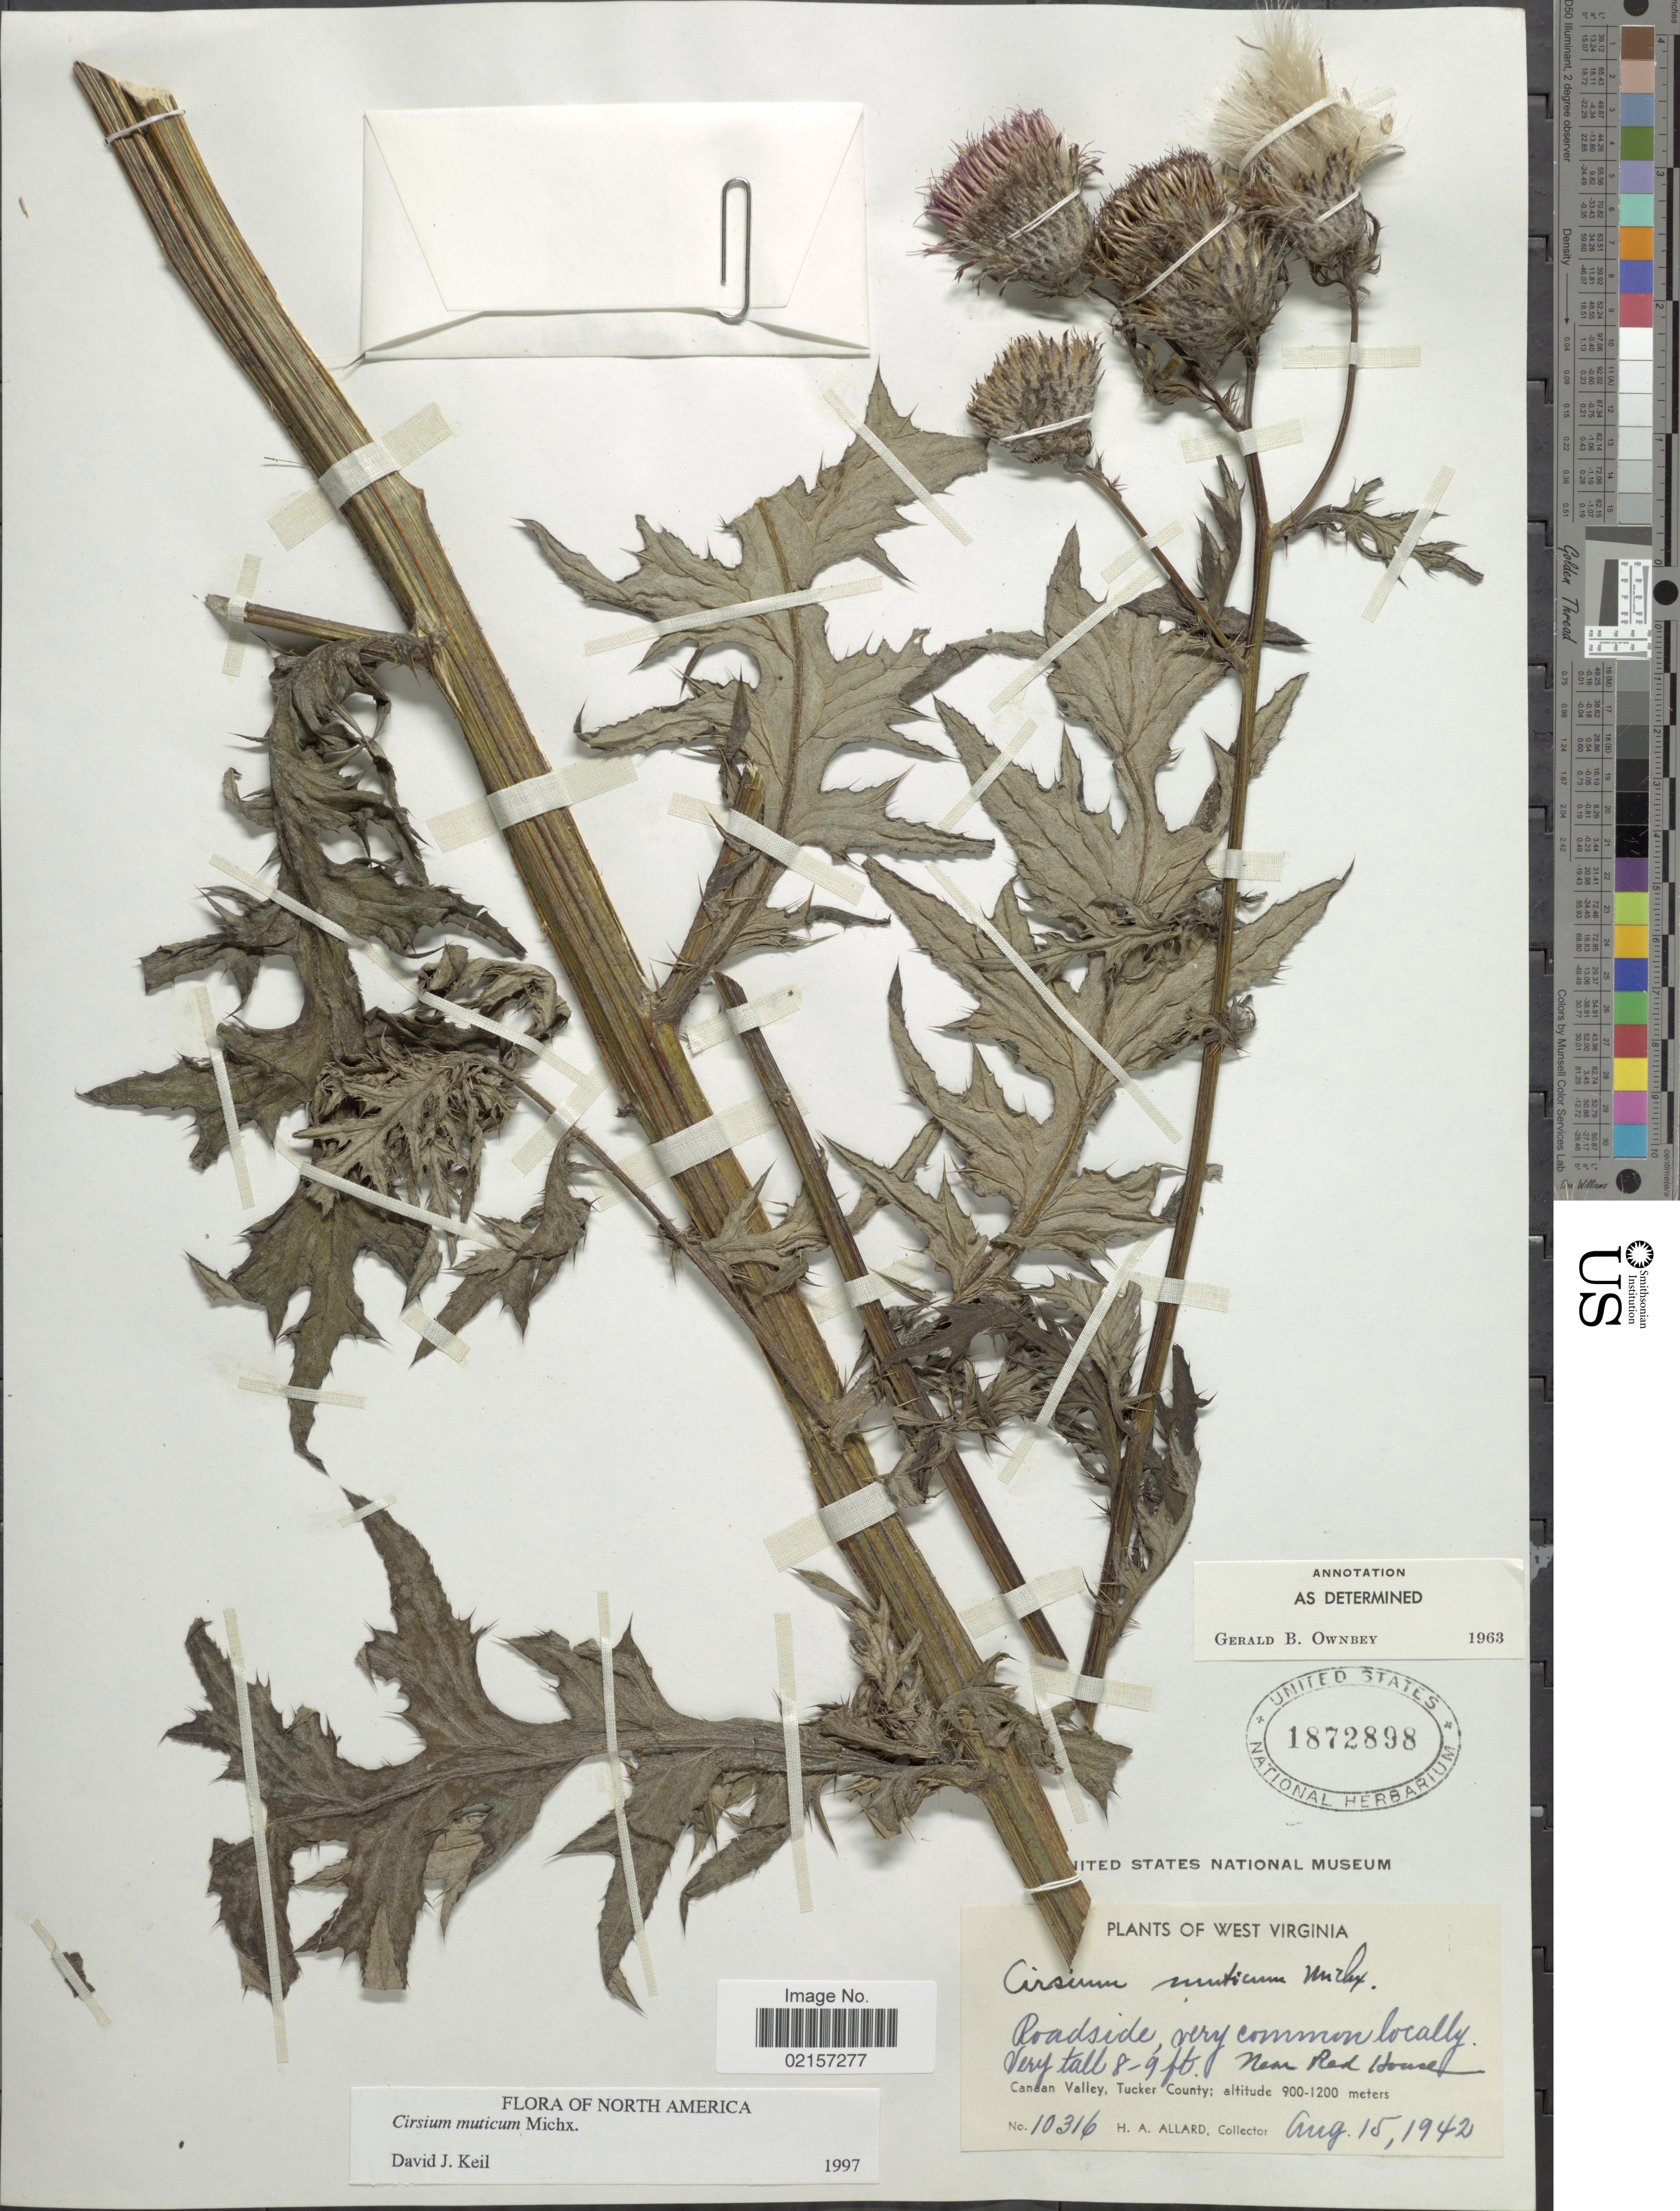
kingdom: Plantae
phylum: Tracheophyta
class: Magnoliopsida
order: Asterales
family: Asteraceae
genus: Cirsium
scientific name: Cirsium muticum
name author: Michx.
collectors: H. A. Allard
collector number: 10316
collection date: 1942-08-15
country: United States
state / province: West Virginia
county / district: Tucker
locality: Roadside, very common locally, near Red House, Canaan Valley, Tucker County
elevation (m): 900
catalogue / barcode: US 1872898